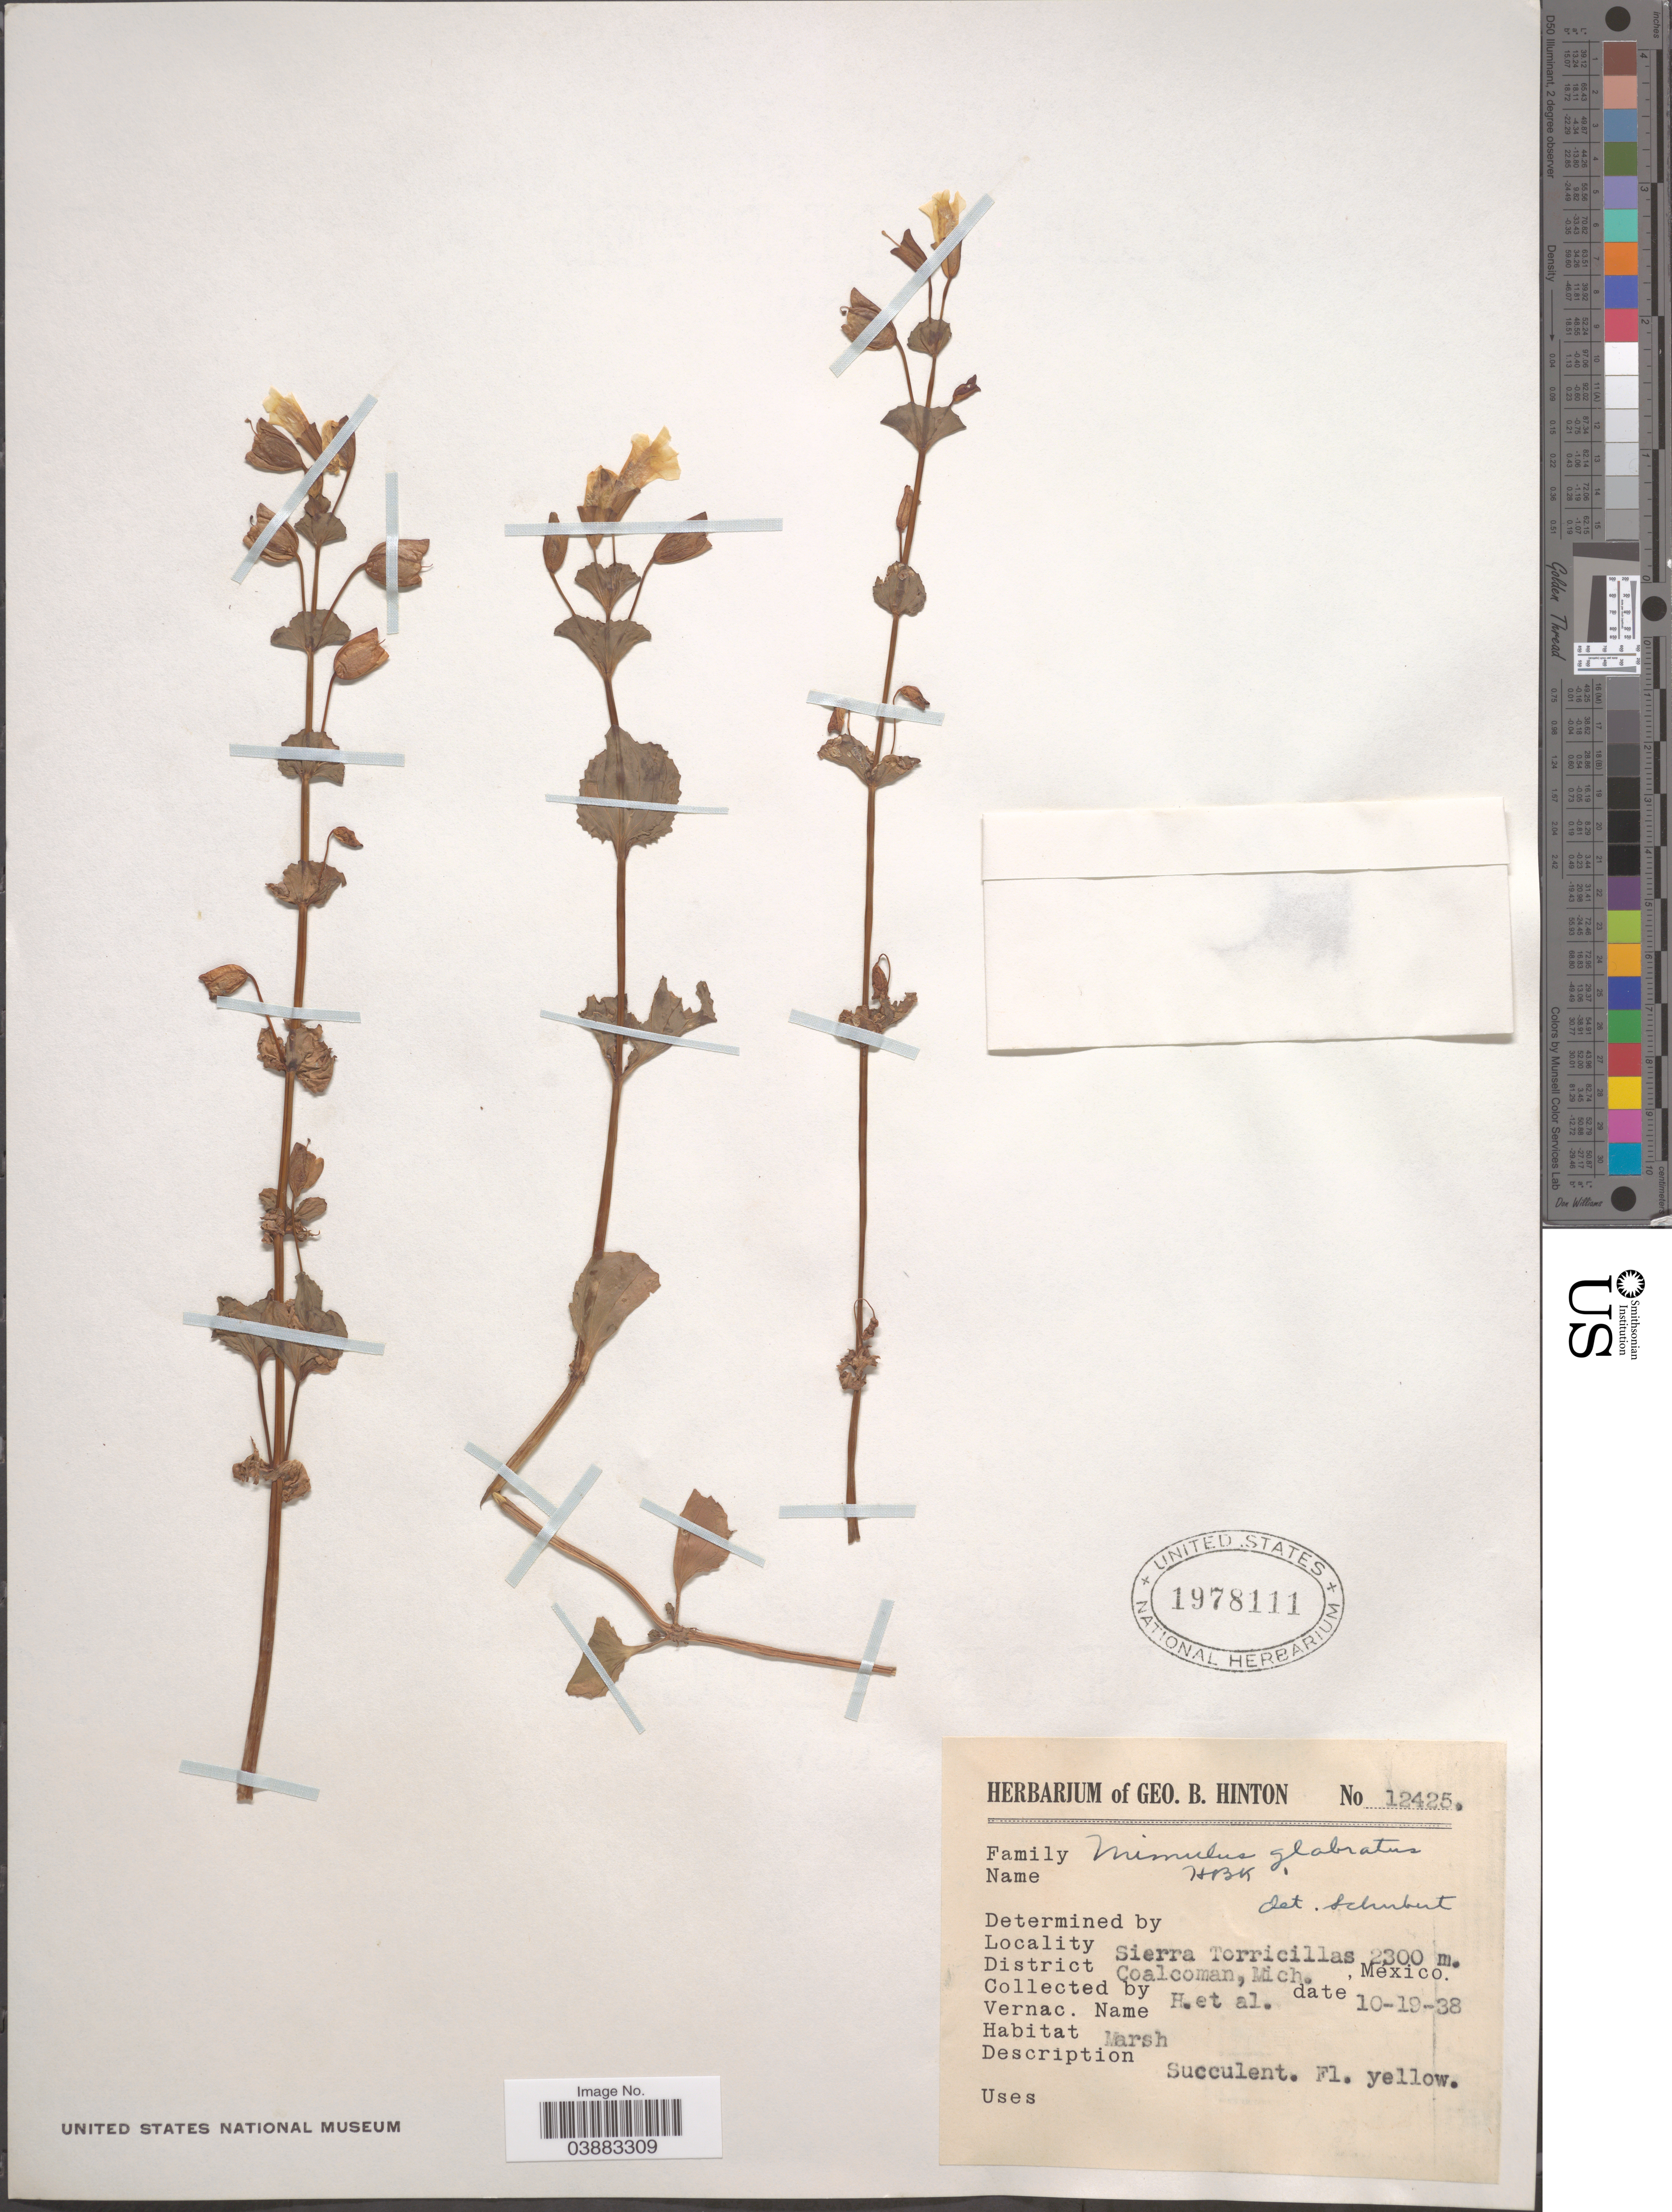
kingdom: Plantae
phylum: Tracheophyta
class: Magnoliopsida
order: Lamiales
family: Phrymaceae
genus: Mimulus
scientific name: Mimulus glabratus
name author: Kunth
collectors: G. B. Hinton & et al.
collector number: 12425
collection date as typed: Transcribed d/m/y: 19/10/38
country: Mexico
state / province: Michoacán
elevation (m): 2300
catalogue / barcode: US 1978111